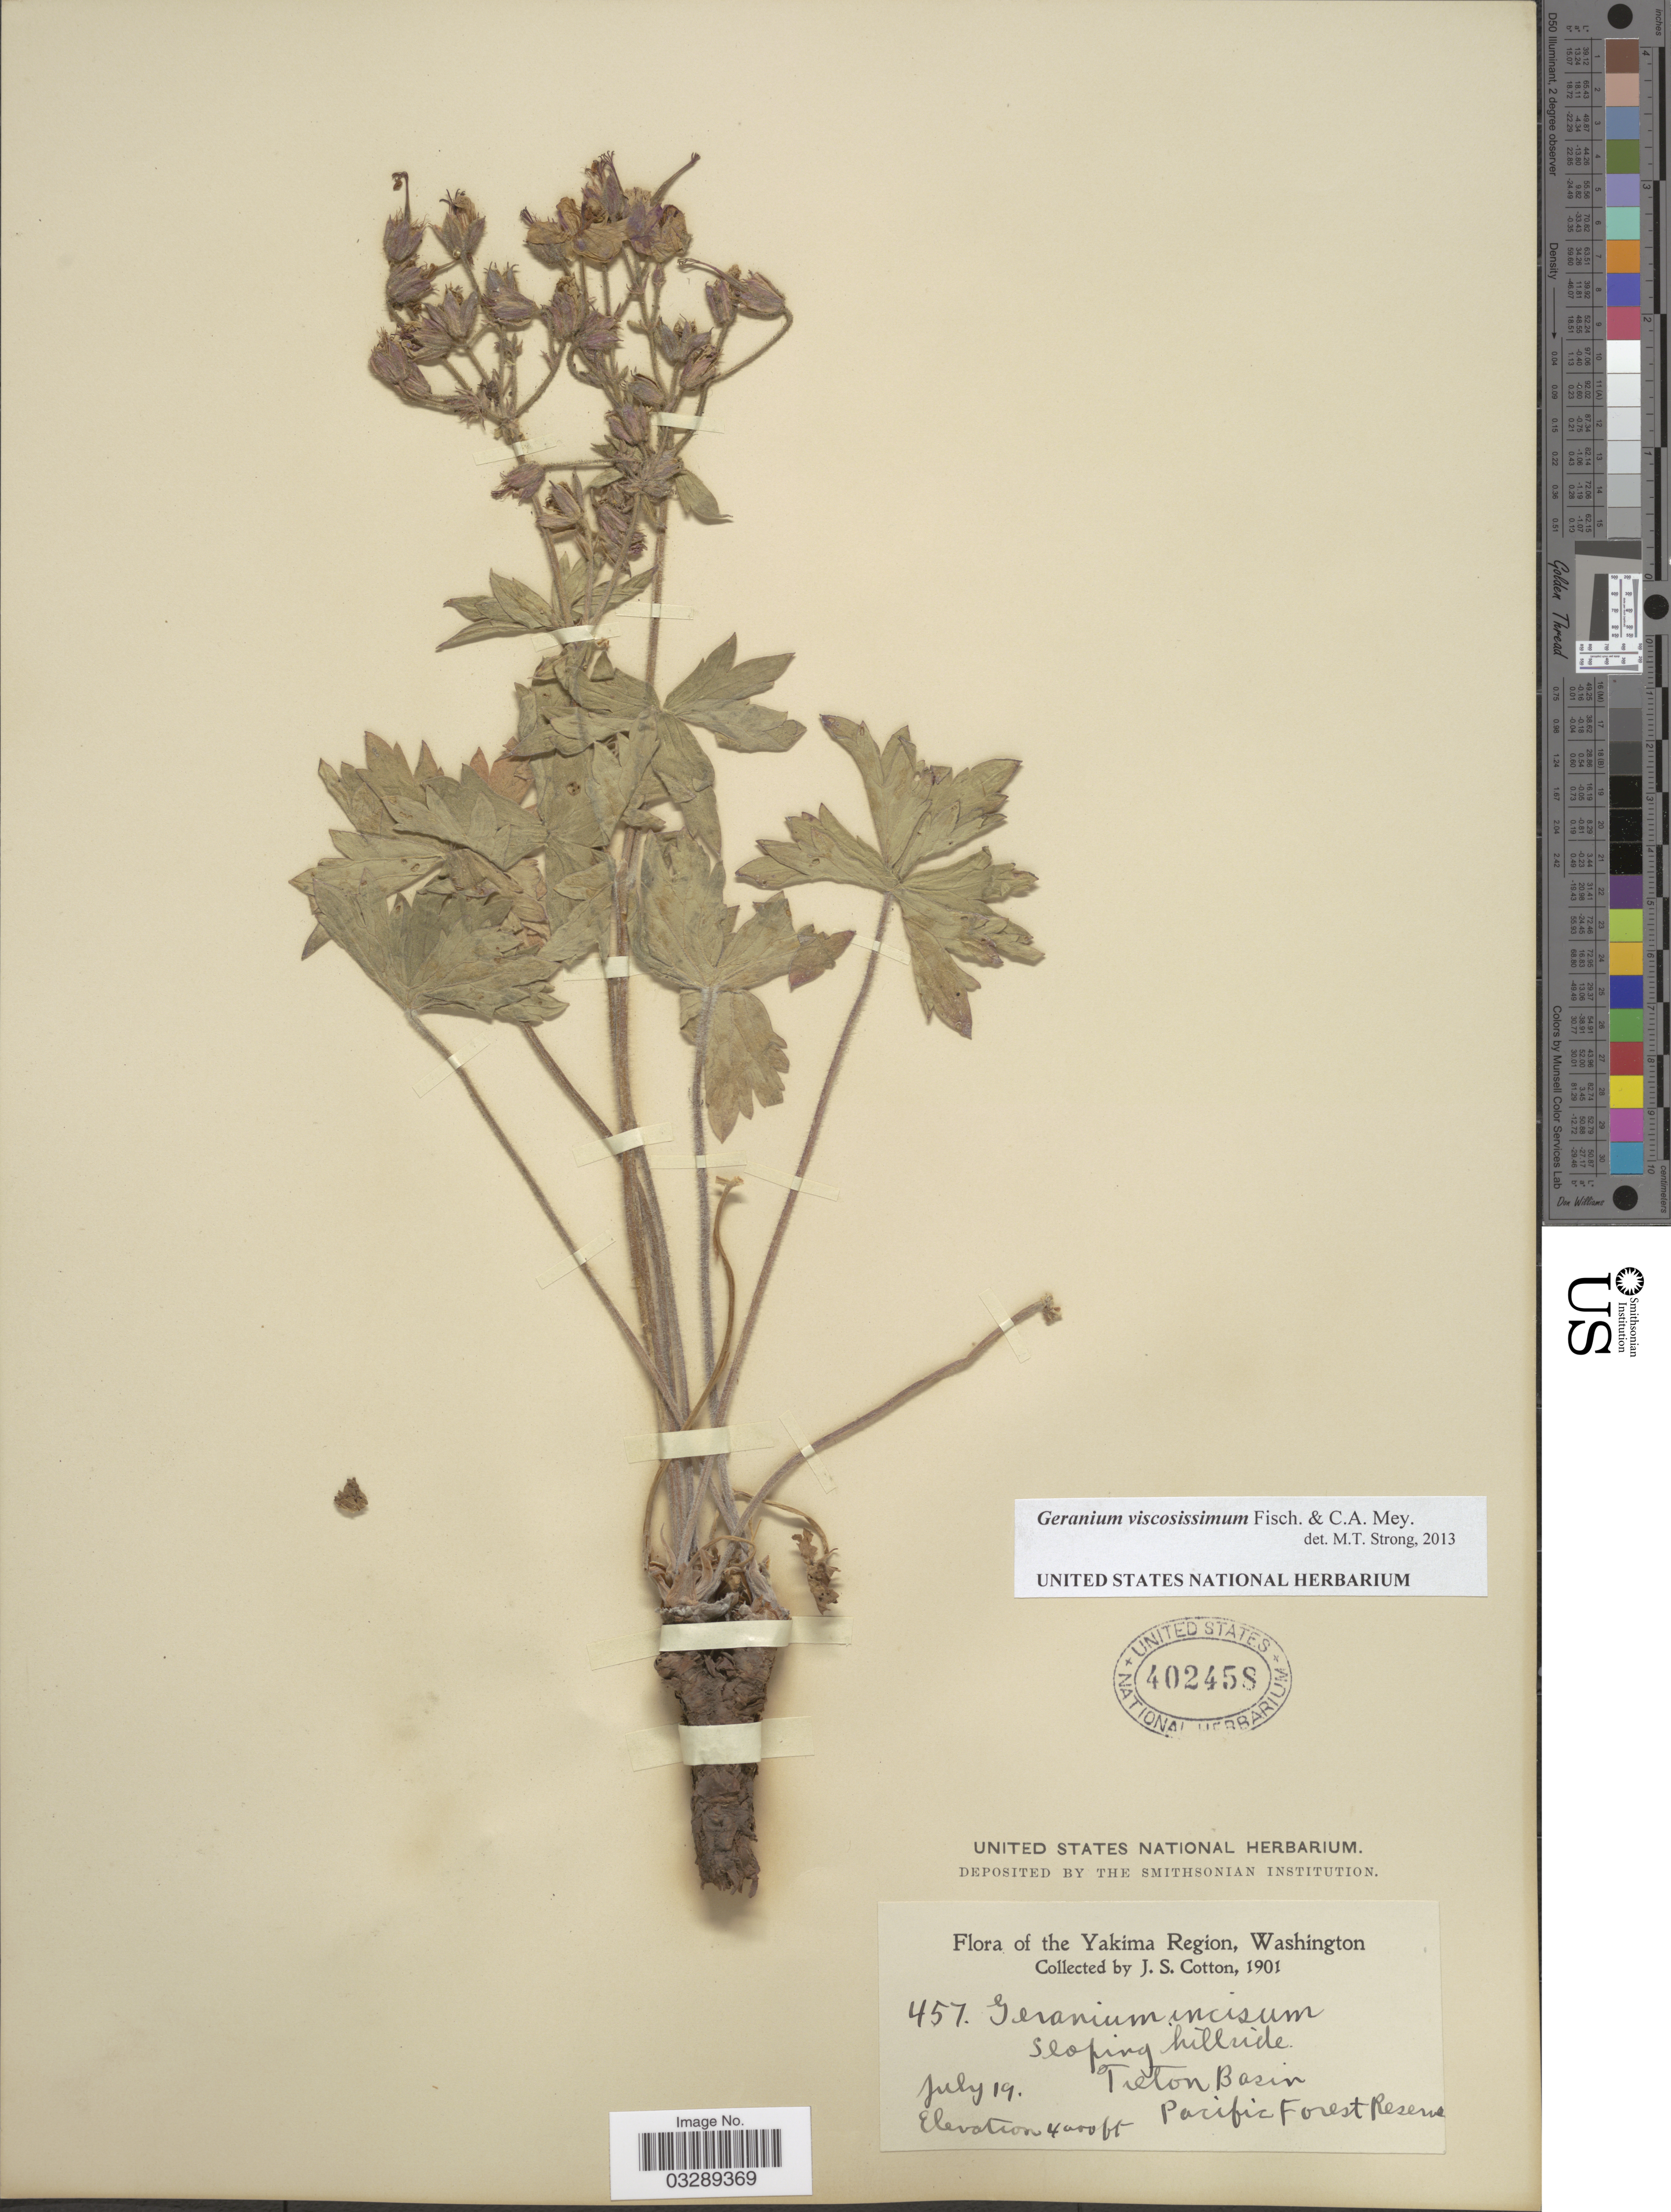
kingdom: Plantae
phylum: Tracheophyta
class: Magnoliopsida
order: Geraniales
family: Geraniaceae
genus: Geranium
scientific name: Geranium viscosissimum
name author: Fisch. & C.A. Mey.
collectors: J. S. Cotton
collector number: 457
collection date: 1901-07-19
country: United States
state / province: Washington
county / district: Yakima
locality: The Yakima Region, Treton Basin, Pacific Forest Reserve.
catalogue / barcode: US 402458